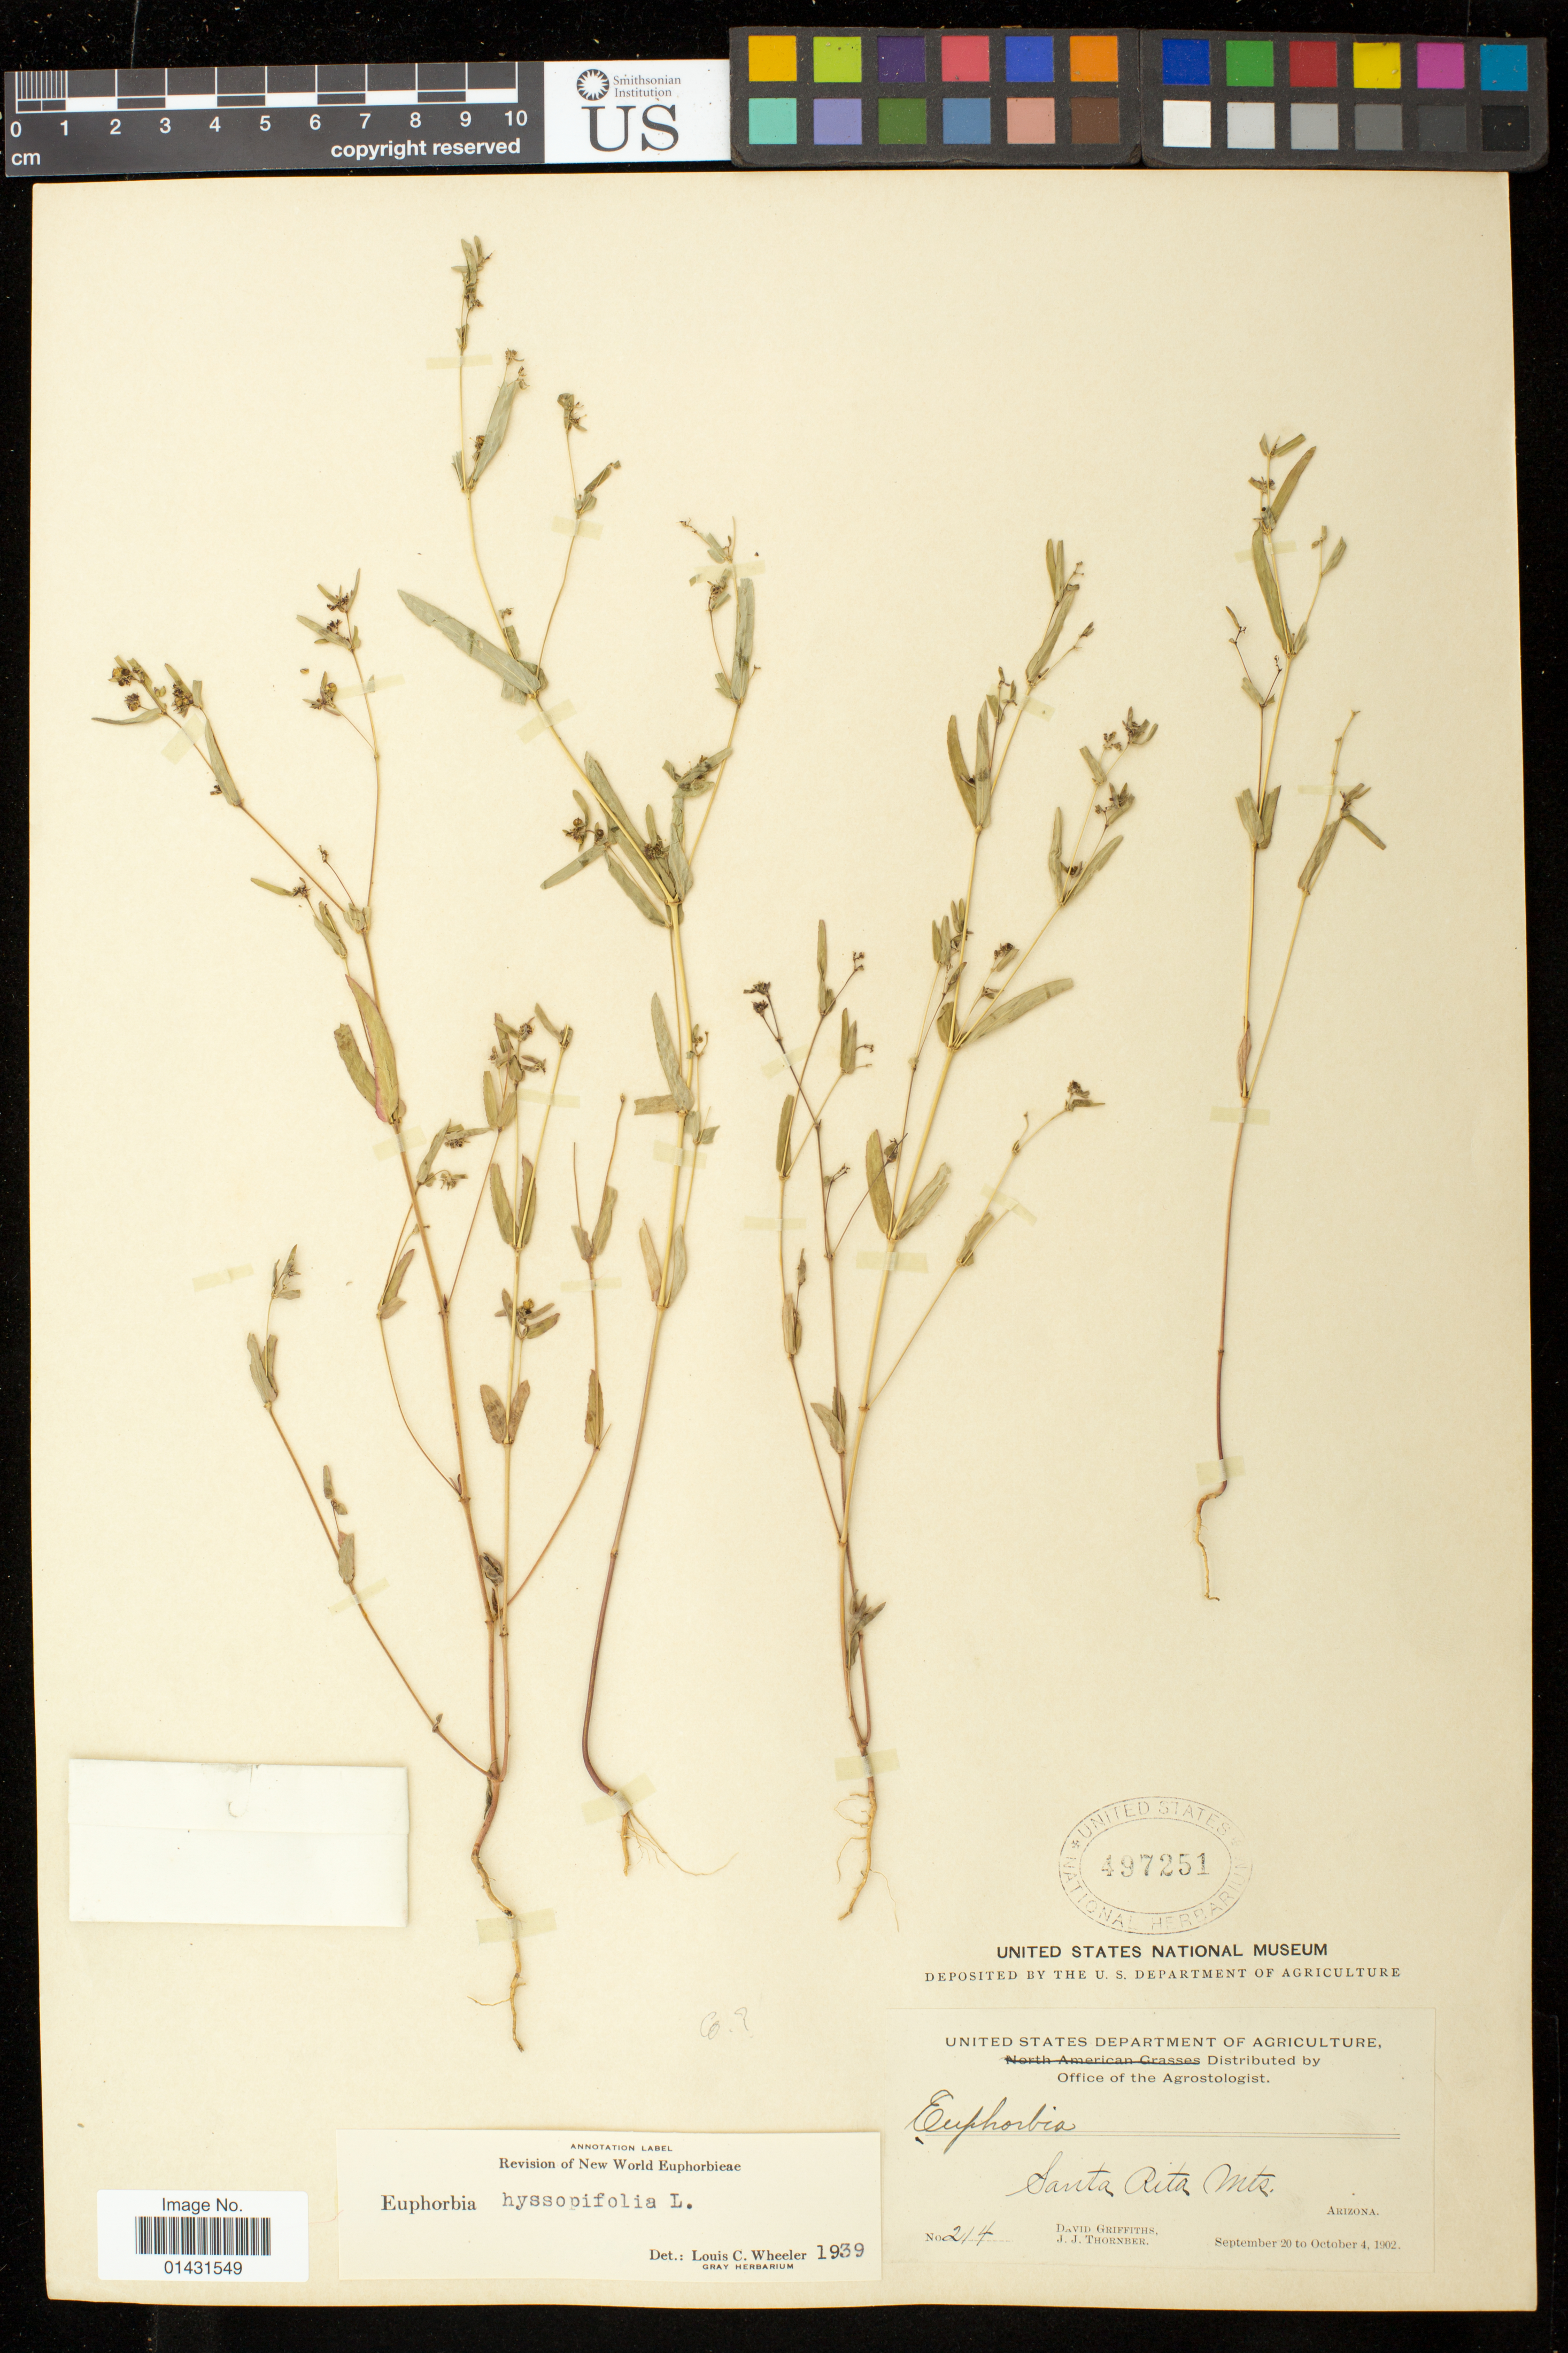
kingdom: Plantae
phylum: Tracheophyta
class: Magnoliopsida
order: Malpighiales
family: Euphorbiaceae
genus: Euphorbia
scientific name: Euphorbia hyssopifolia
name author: L.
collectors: D. Griffths & J. Thornber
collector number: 214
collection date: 1902-09-20/1902-10-04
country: United States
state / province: Arizona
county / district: Santa Cruz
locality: Santa Rita Mts.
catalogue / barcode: US 497251